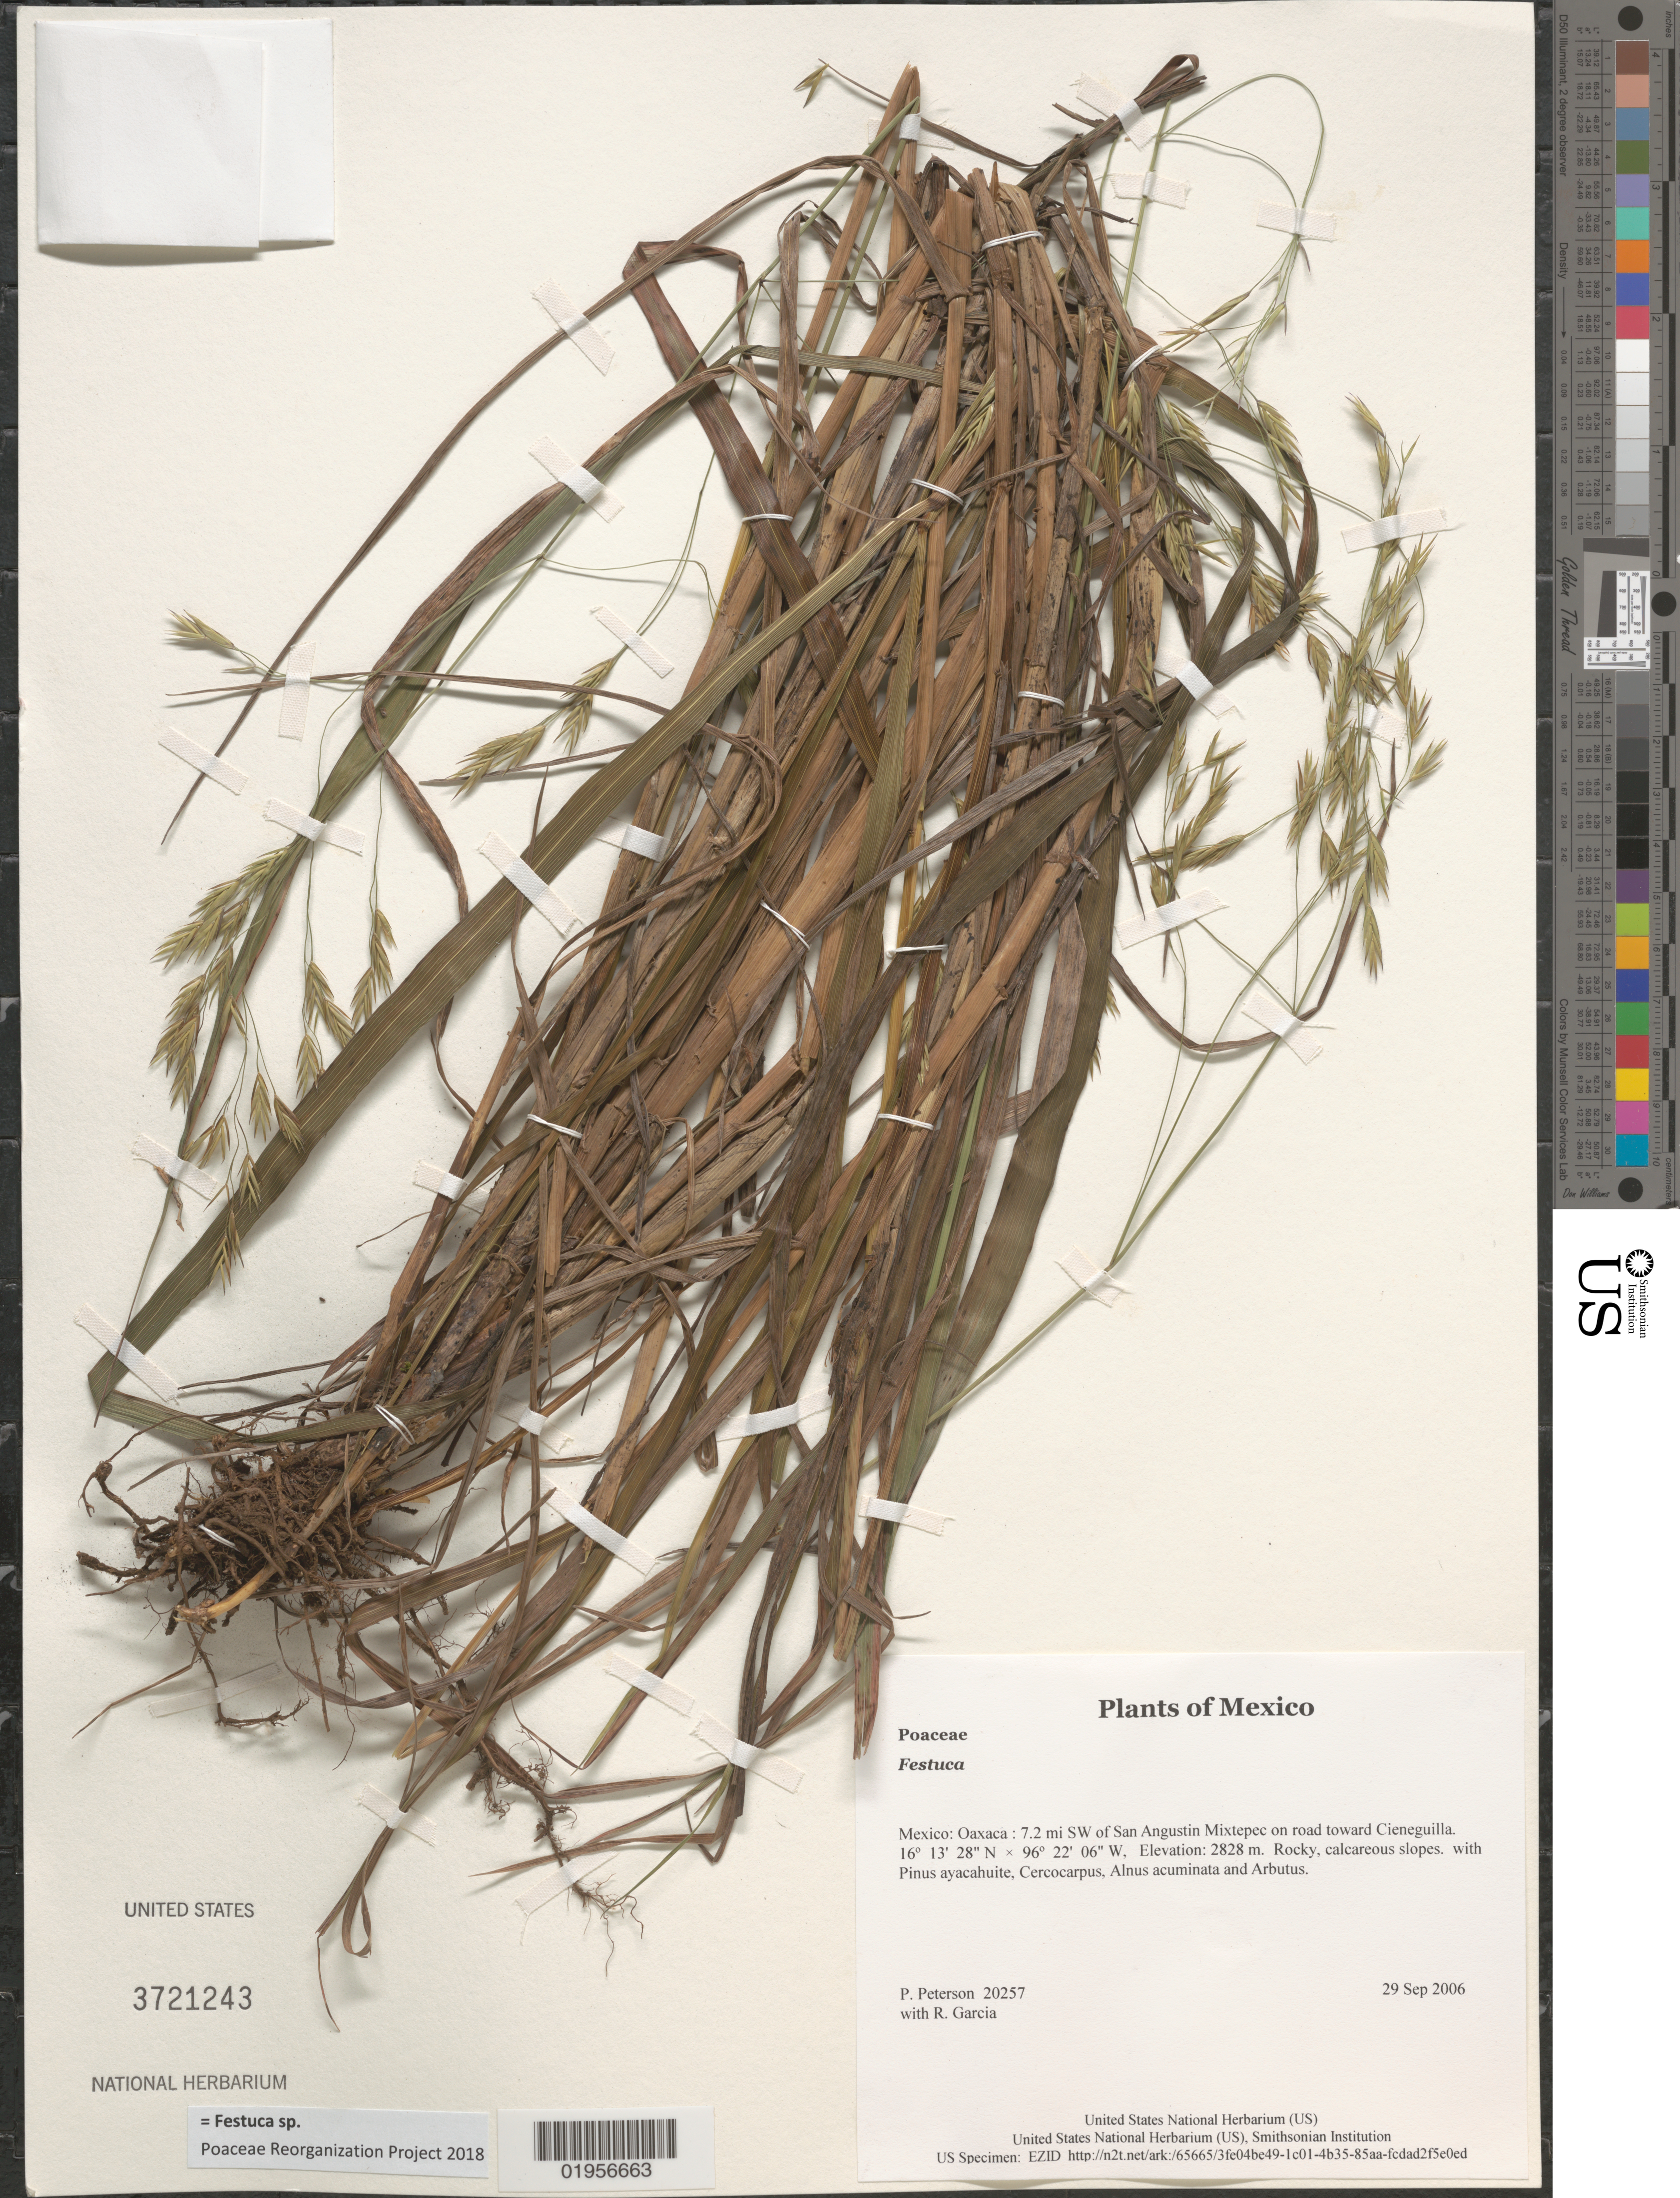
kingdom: Plantae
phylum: Tracheophyta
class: Liliopsida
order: Poales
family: Poaceae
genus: Festuca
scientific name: Festuca sp.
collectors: P. M. Peterson & R. Garcia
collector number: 20257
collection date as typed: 29 Sep 2006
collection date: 2006-09-29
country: Mexico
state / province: Oaxaca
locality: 7.2 mi SW of San Angustin Mixtepec on road toward Cieneguilla.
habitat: Rocky, calcareous slopes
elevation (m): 2828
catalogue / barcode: US 3721243